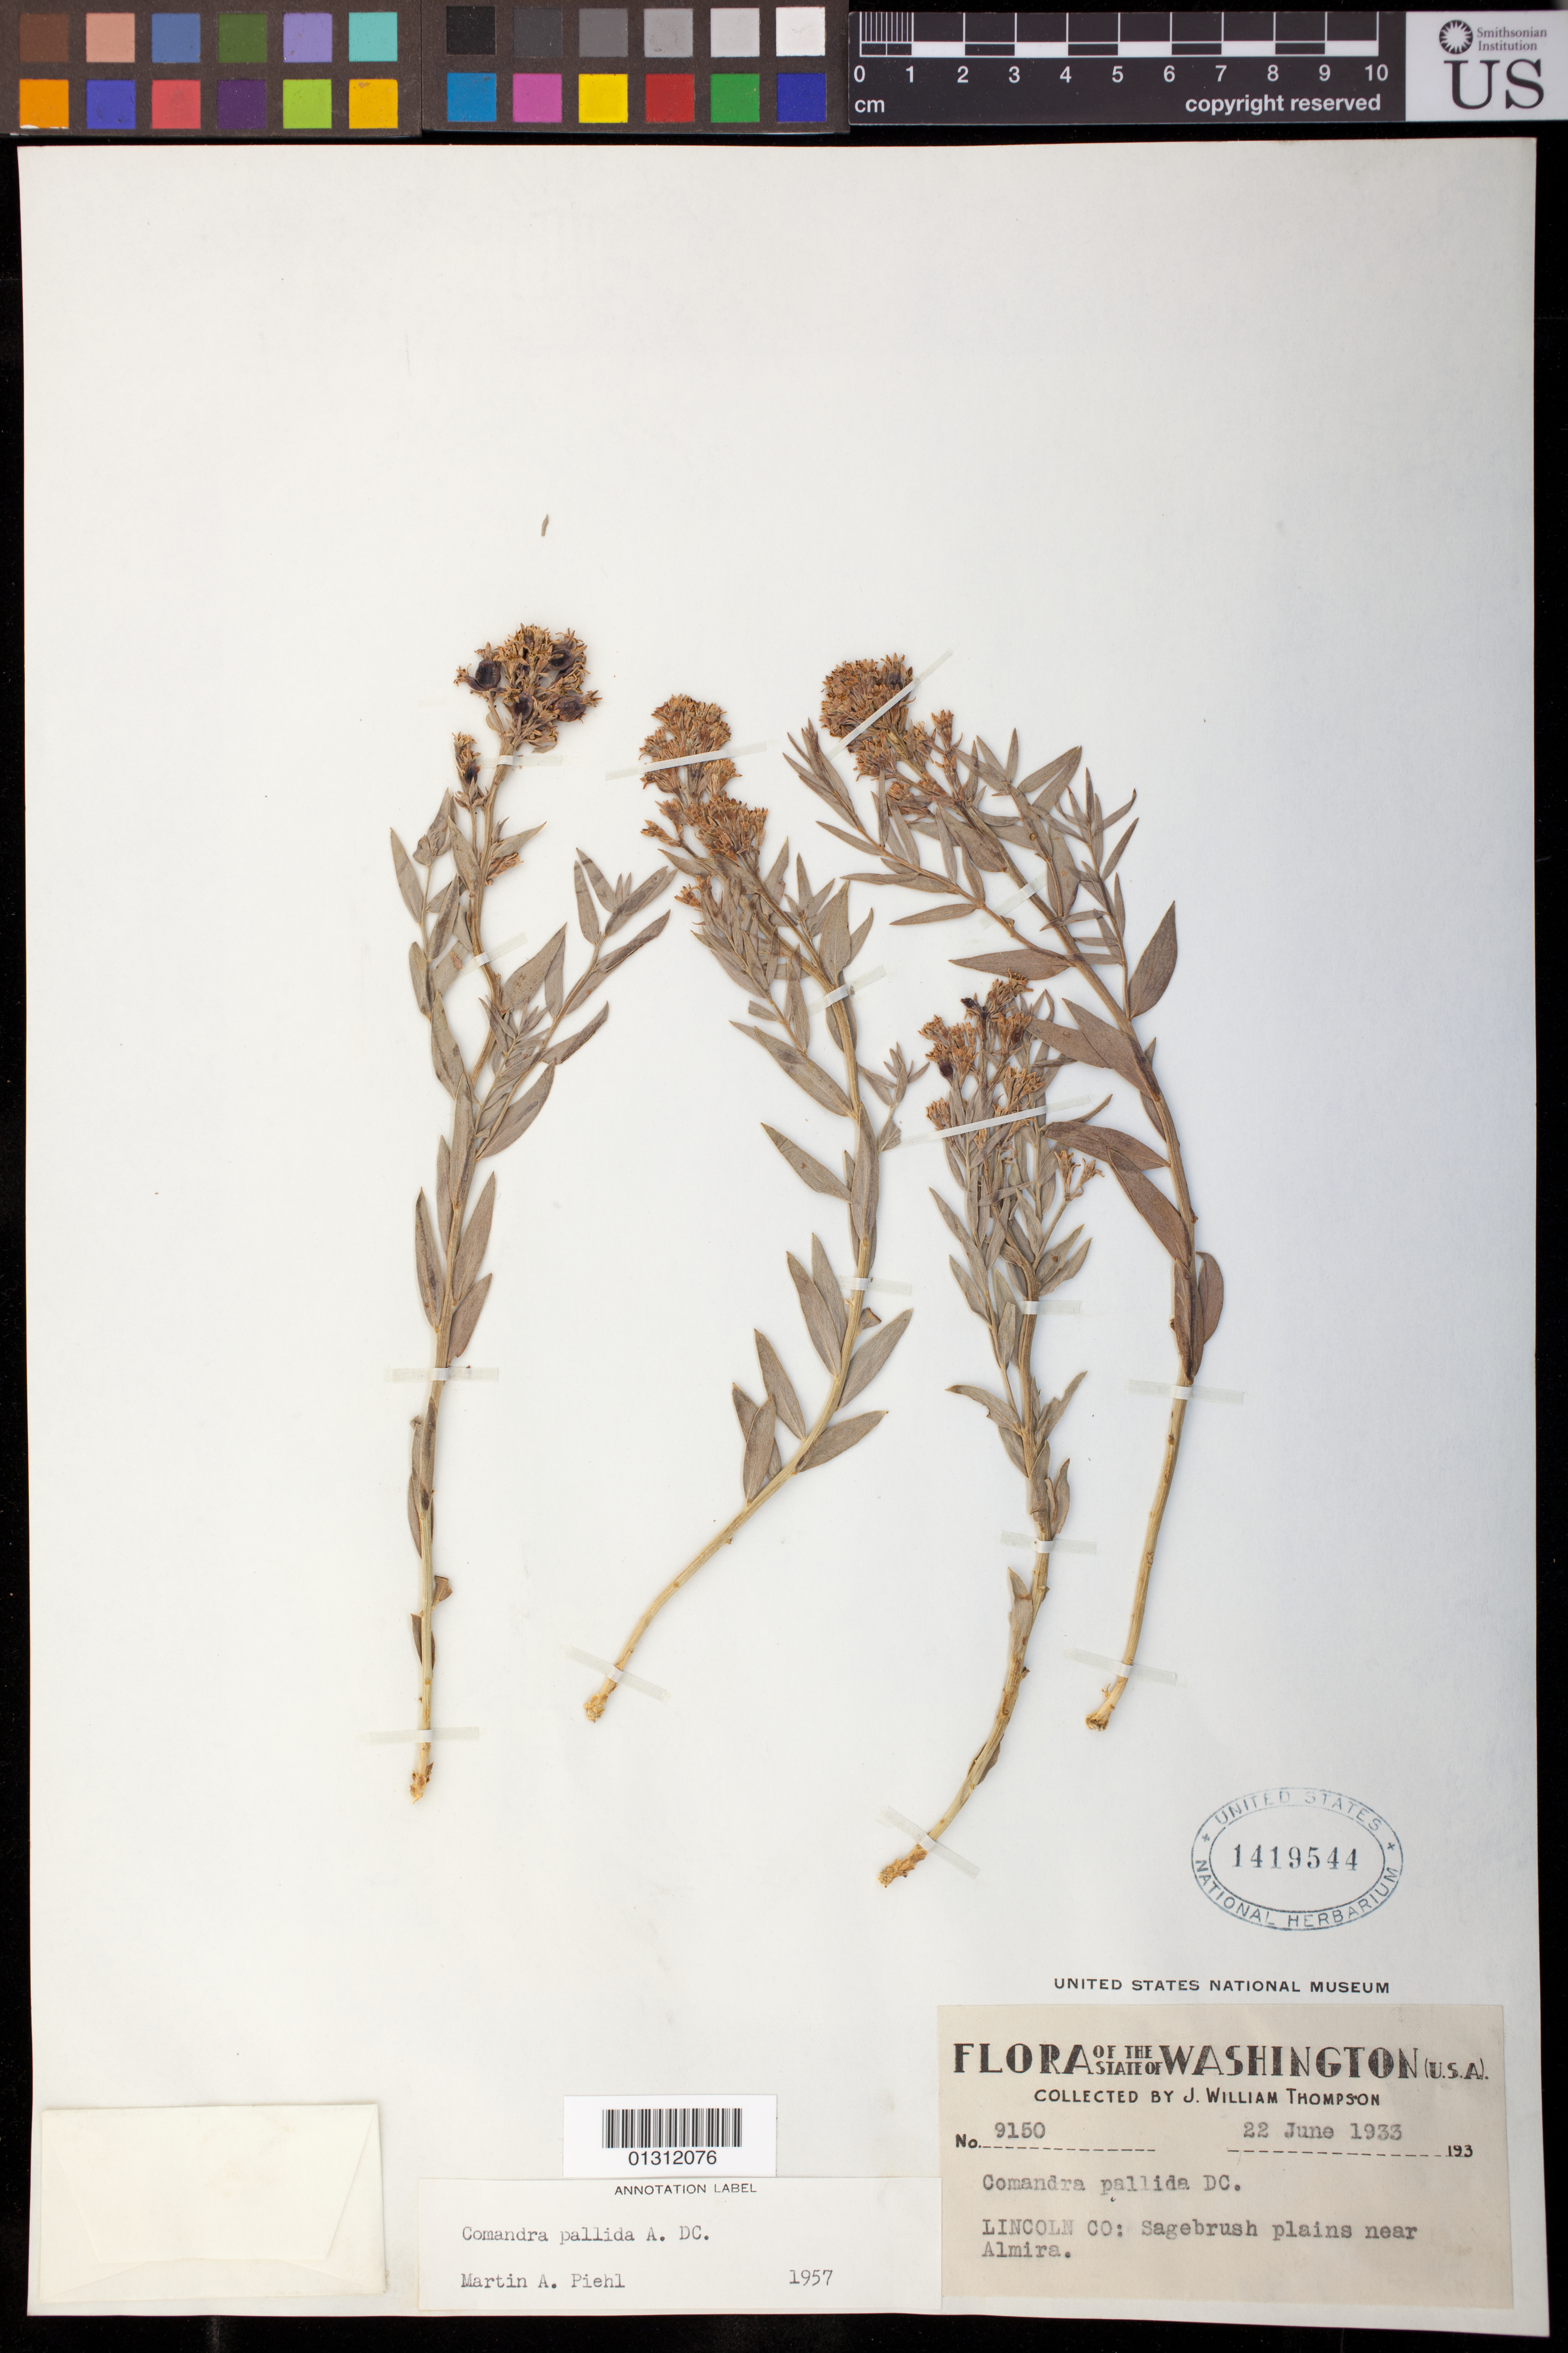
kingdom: Plantae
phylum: Tracheophyta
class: Magnoliopsida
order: Santalales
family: Comandraceae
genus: Comandra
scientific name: Comandra pallida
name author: A. DC.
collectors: J. W. Thompson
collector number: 9150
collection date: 1933-06-22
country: United States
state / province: Washington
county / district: Lincoln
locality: Near Almira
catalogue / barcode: US 1419544